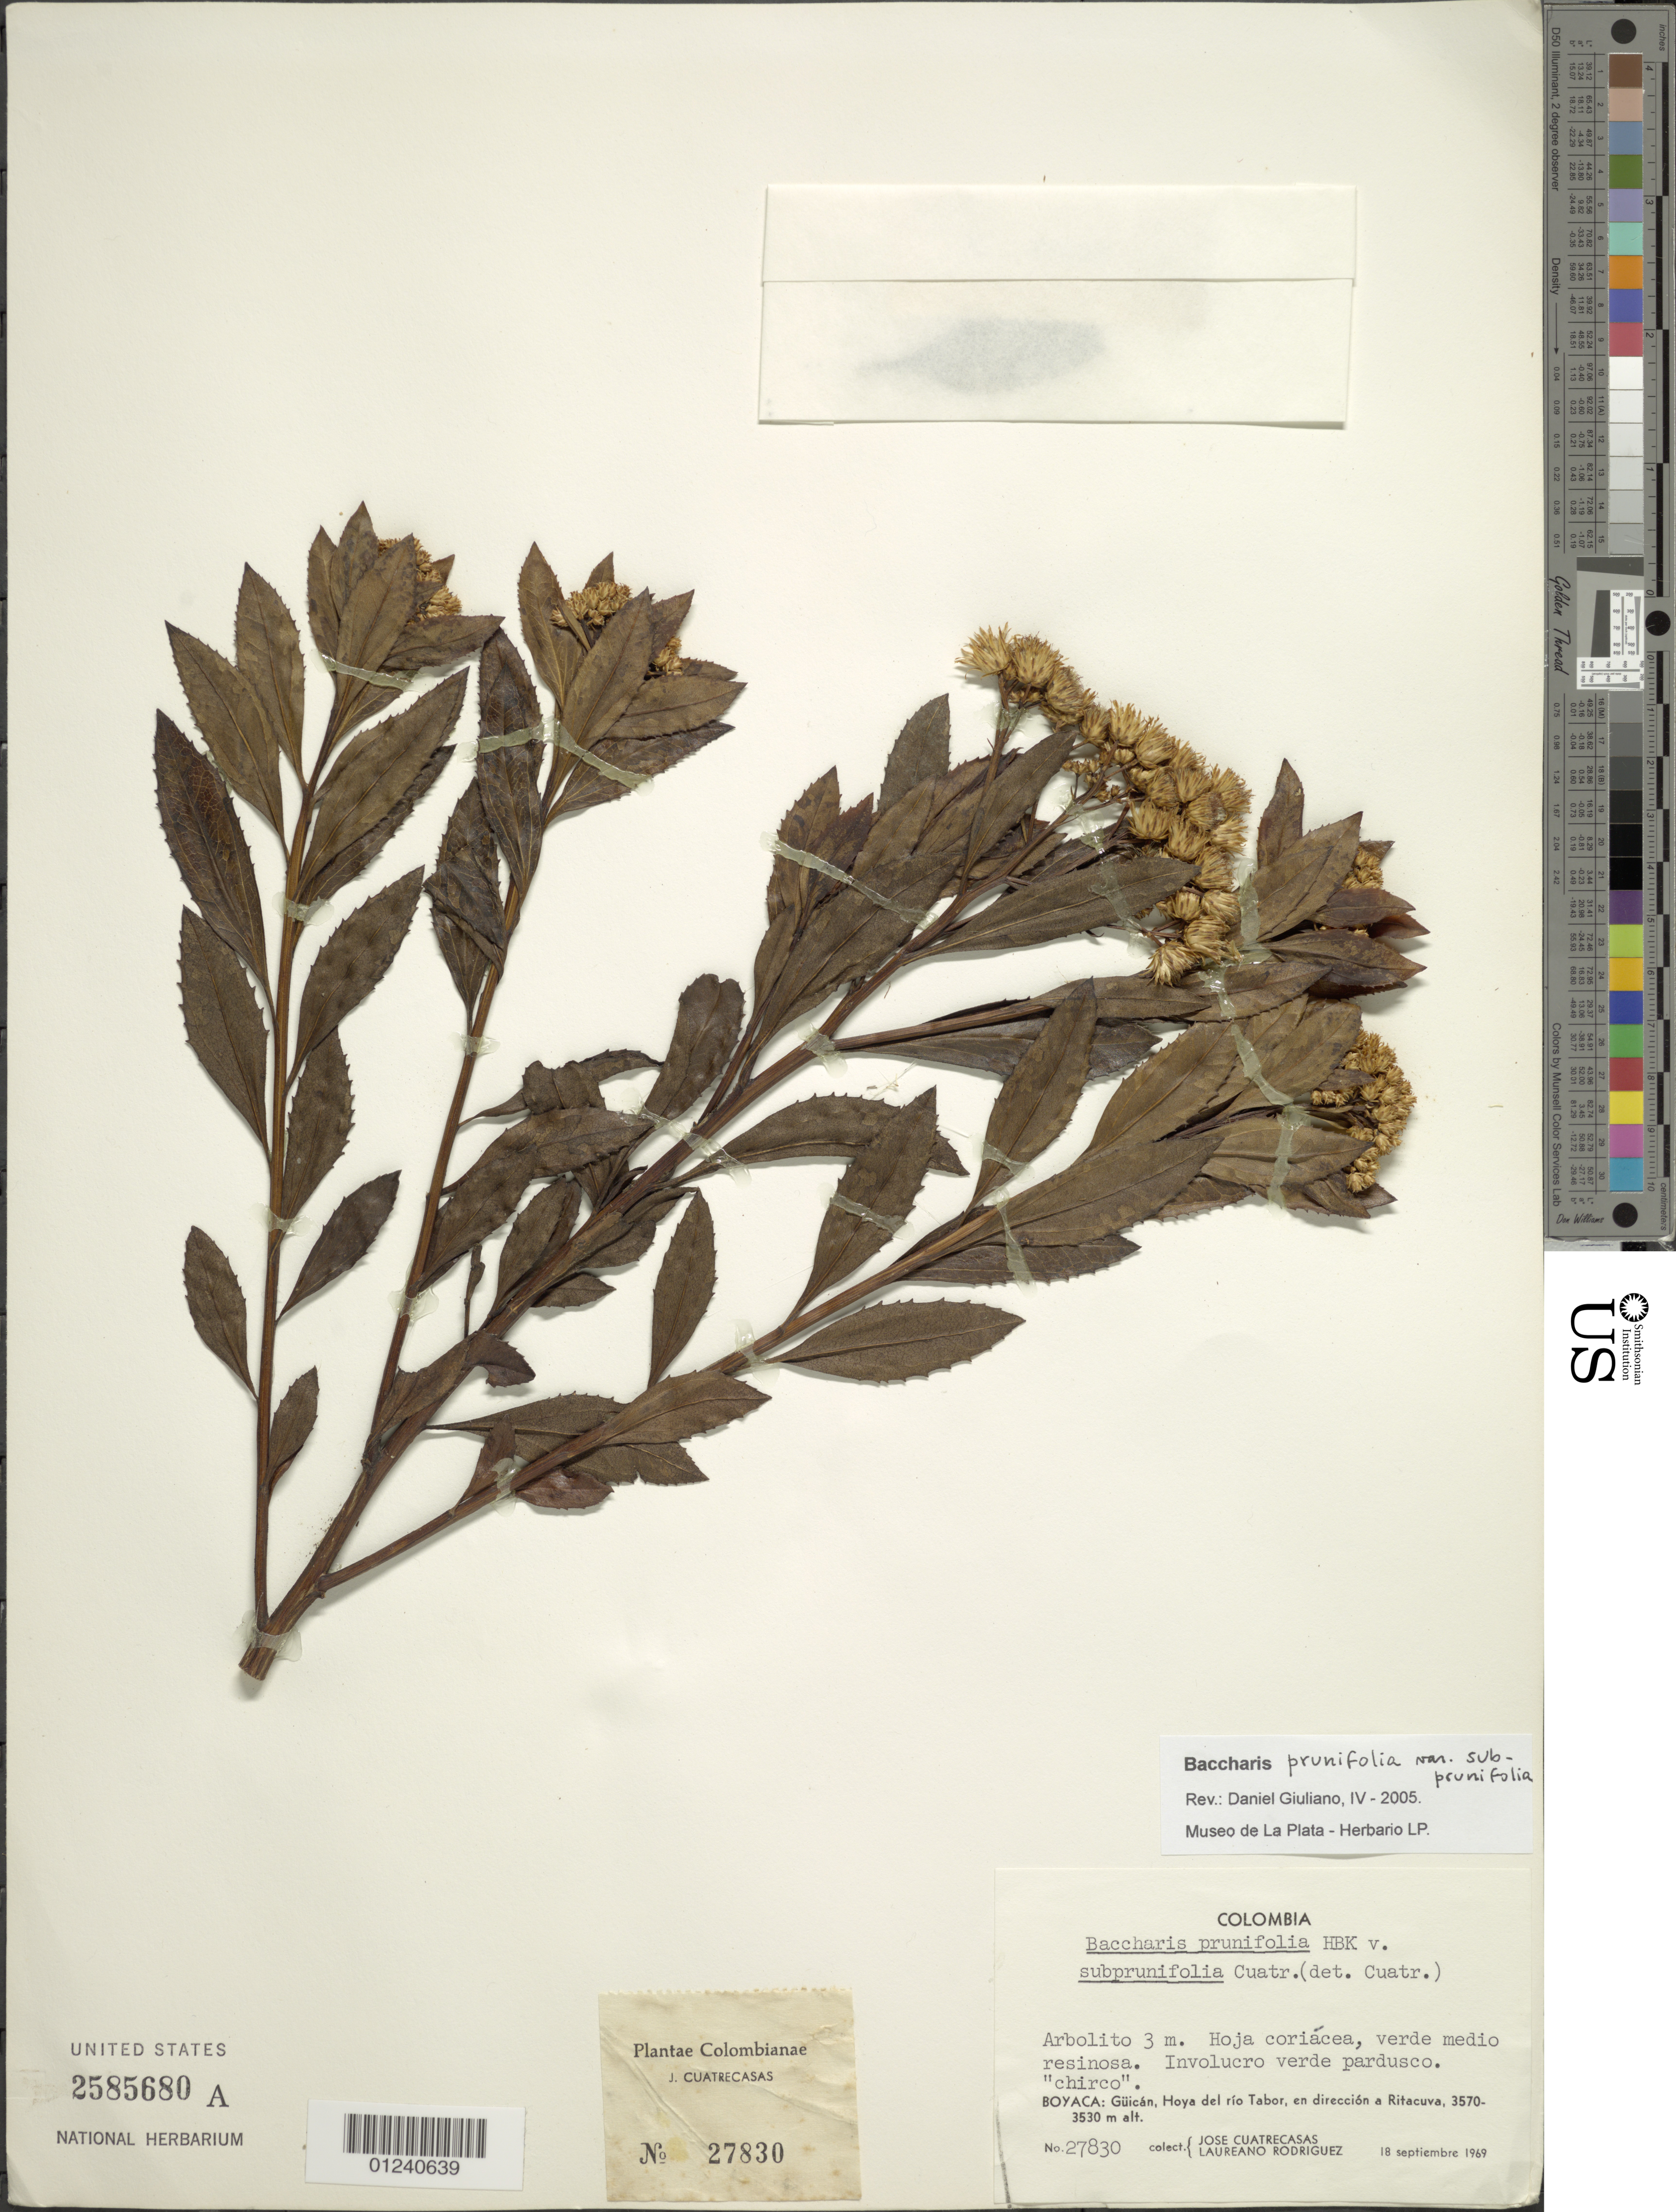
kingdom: Plantae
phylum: Tracheophyta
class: Magnoliopsida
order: Asterales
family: Asteraceae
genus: Baccharis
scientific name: Baccharis prunifolia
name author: Kunth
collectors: J. Cuatrecasas & L. Rodriguez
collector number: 27830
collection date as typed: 18-Sep-69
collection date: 1969-09-18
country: Colombia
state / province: Boyacá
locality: Güicán, Hoya del río Tabor, en dirección a Ritacuva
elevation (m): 3530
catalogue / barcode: US 2585680A